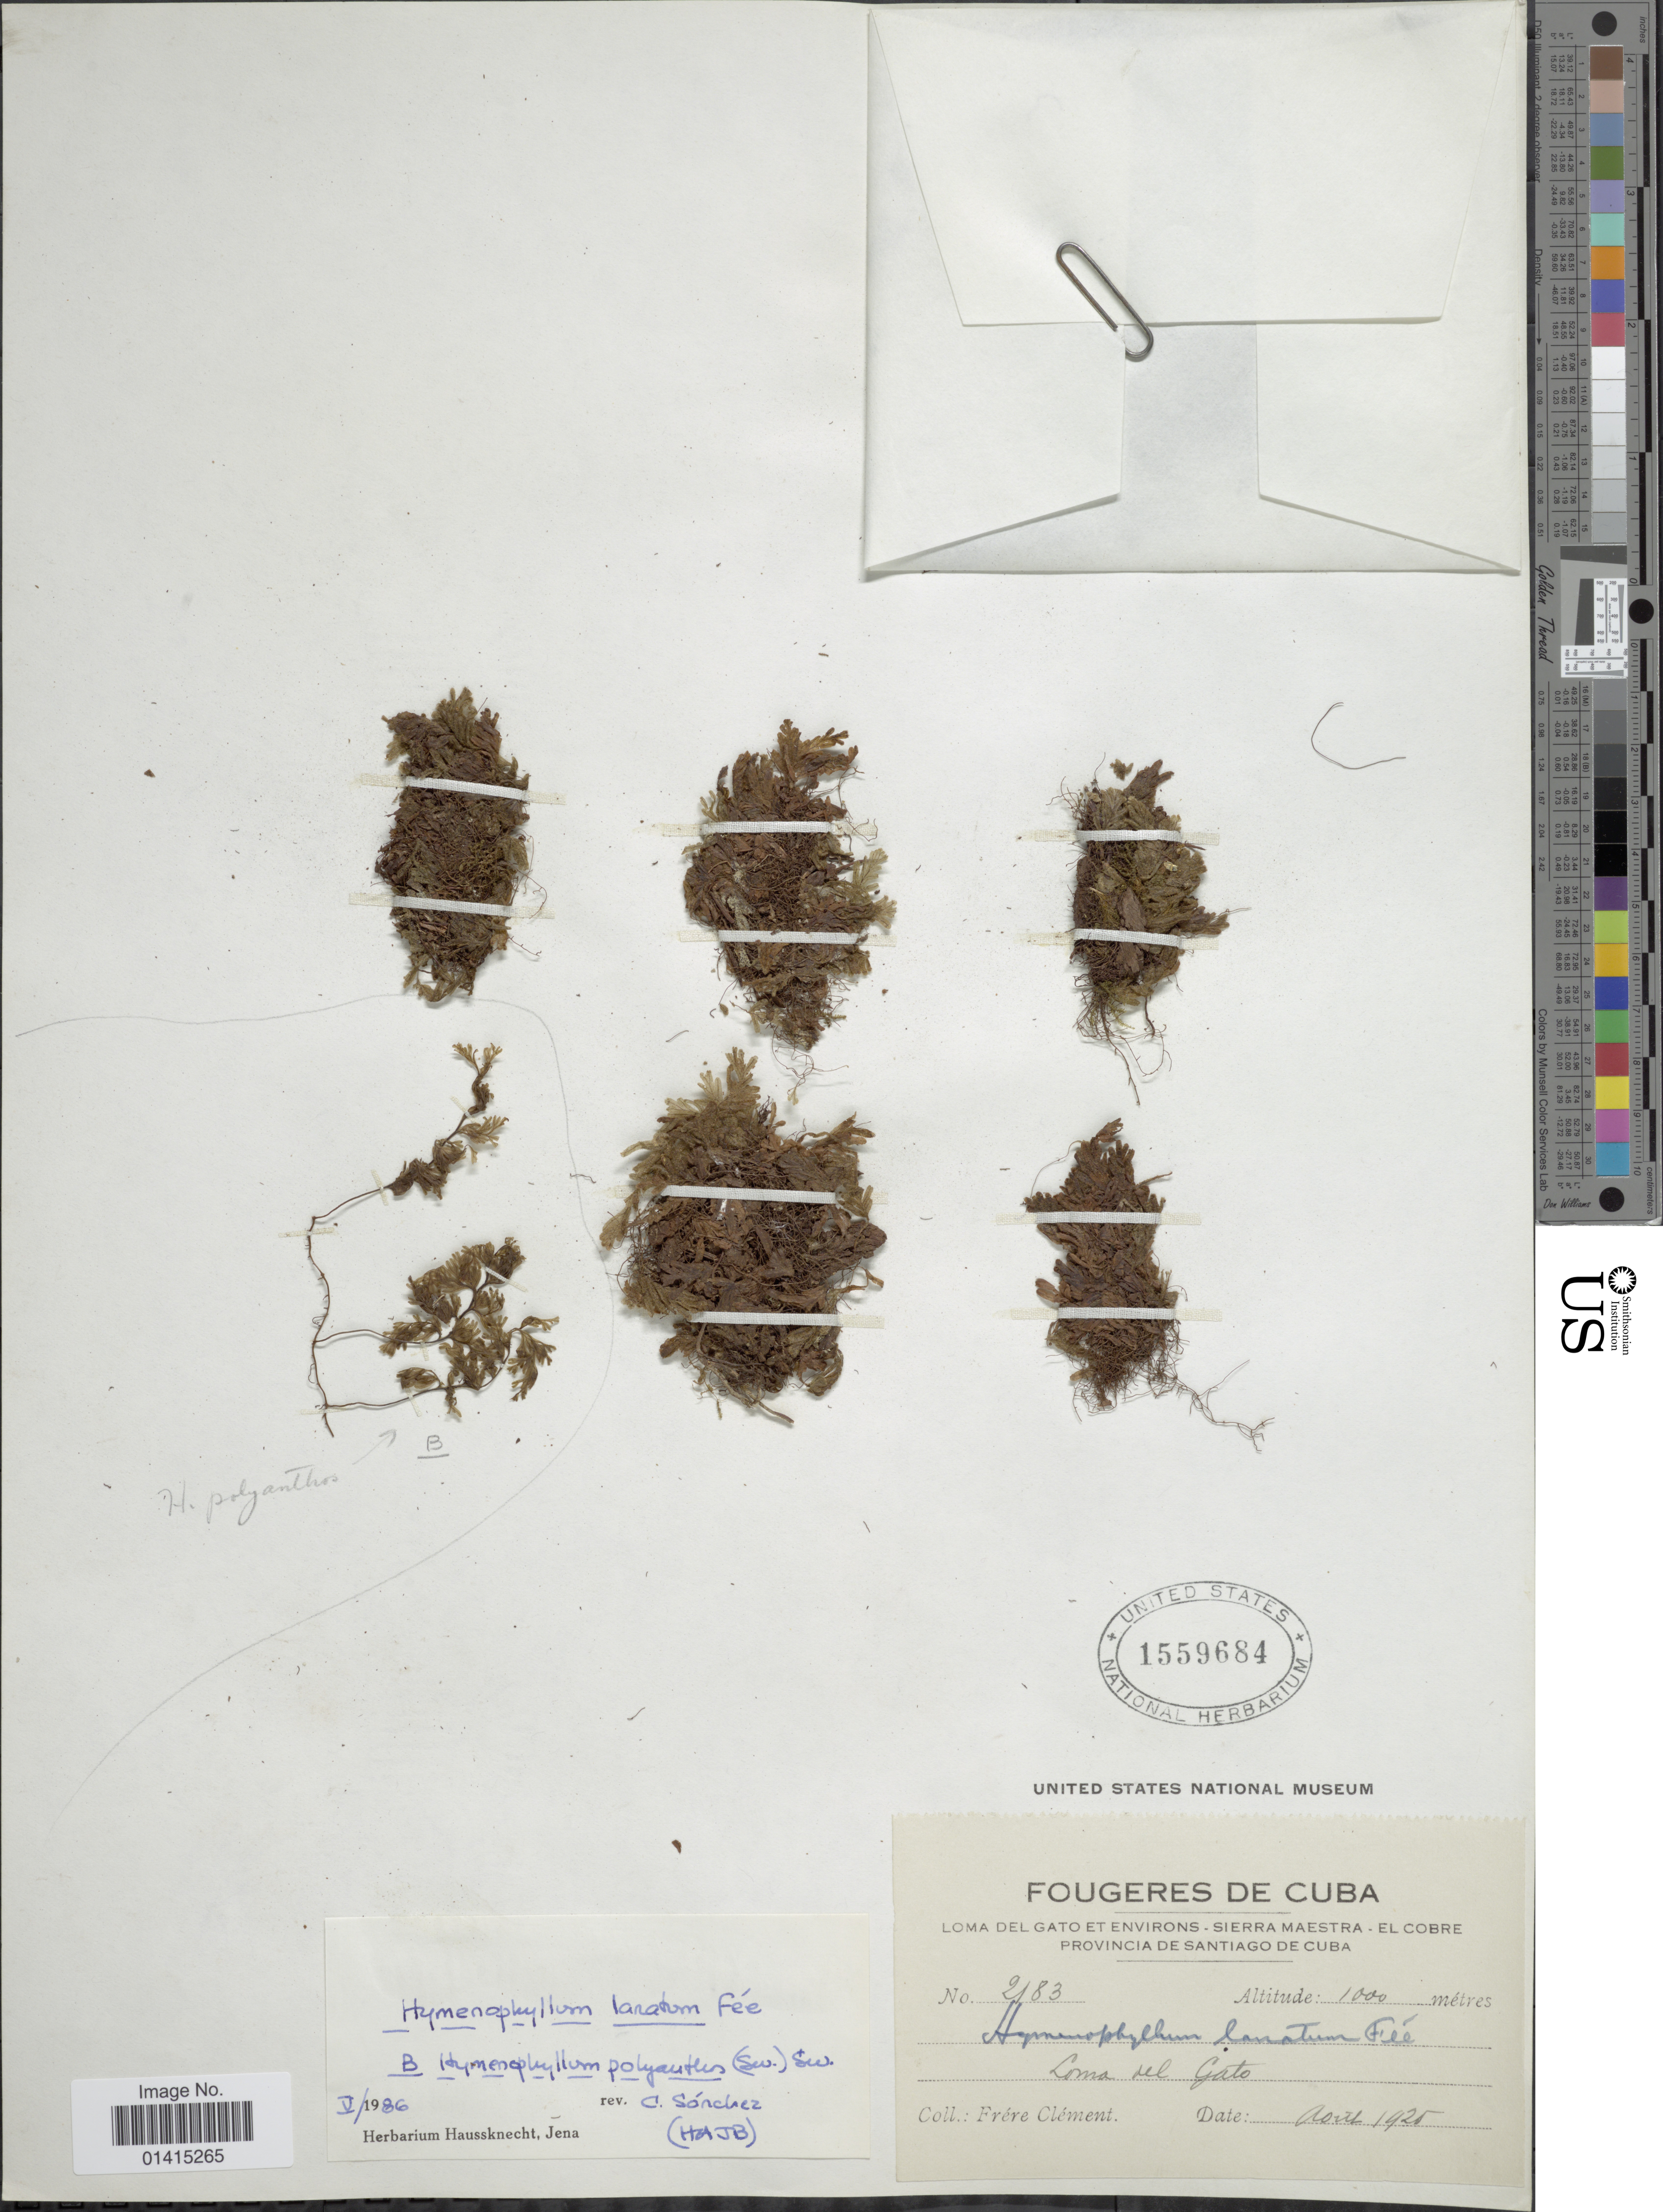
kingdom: Plantae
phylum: Tracheophyta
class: Polypodiopsida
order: Hymenophyllales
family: Hymenophyllaceae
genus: Hymenophyllum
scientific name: Hymenophyllum lanatum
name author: Fée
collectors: B. Clement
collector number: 2183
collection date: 1925-08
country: Cuba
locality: Loma del Gato et environs-Sierra Maestra-El Cobre provincia de Santiago de Cuba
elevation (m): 1000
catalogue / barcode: US 1559684